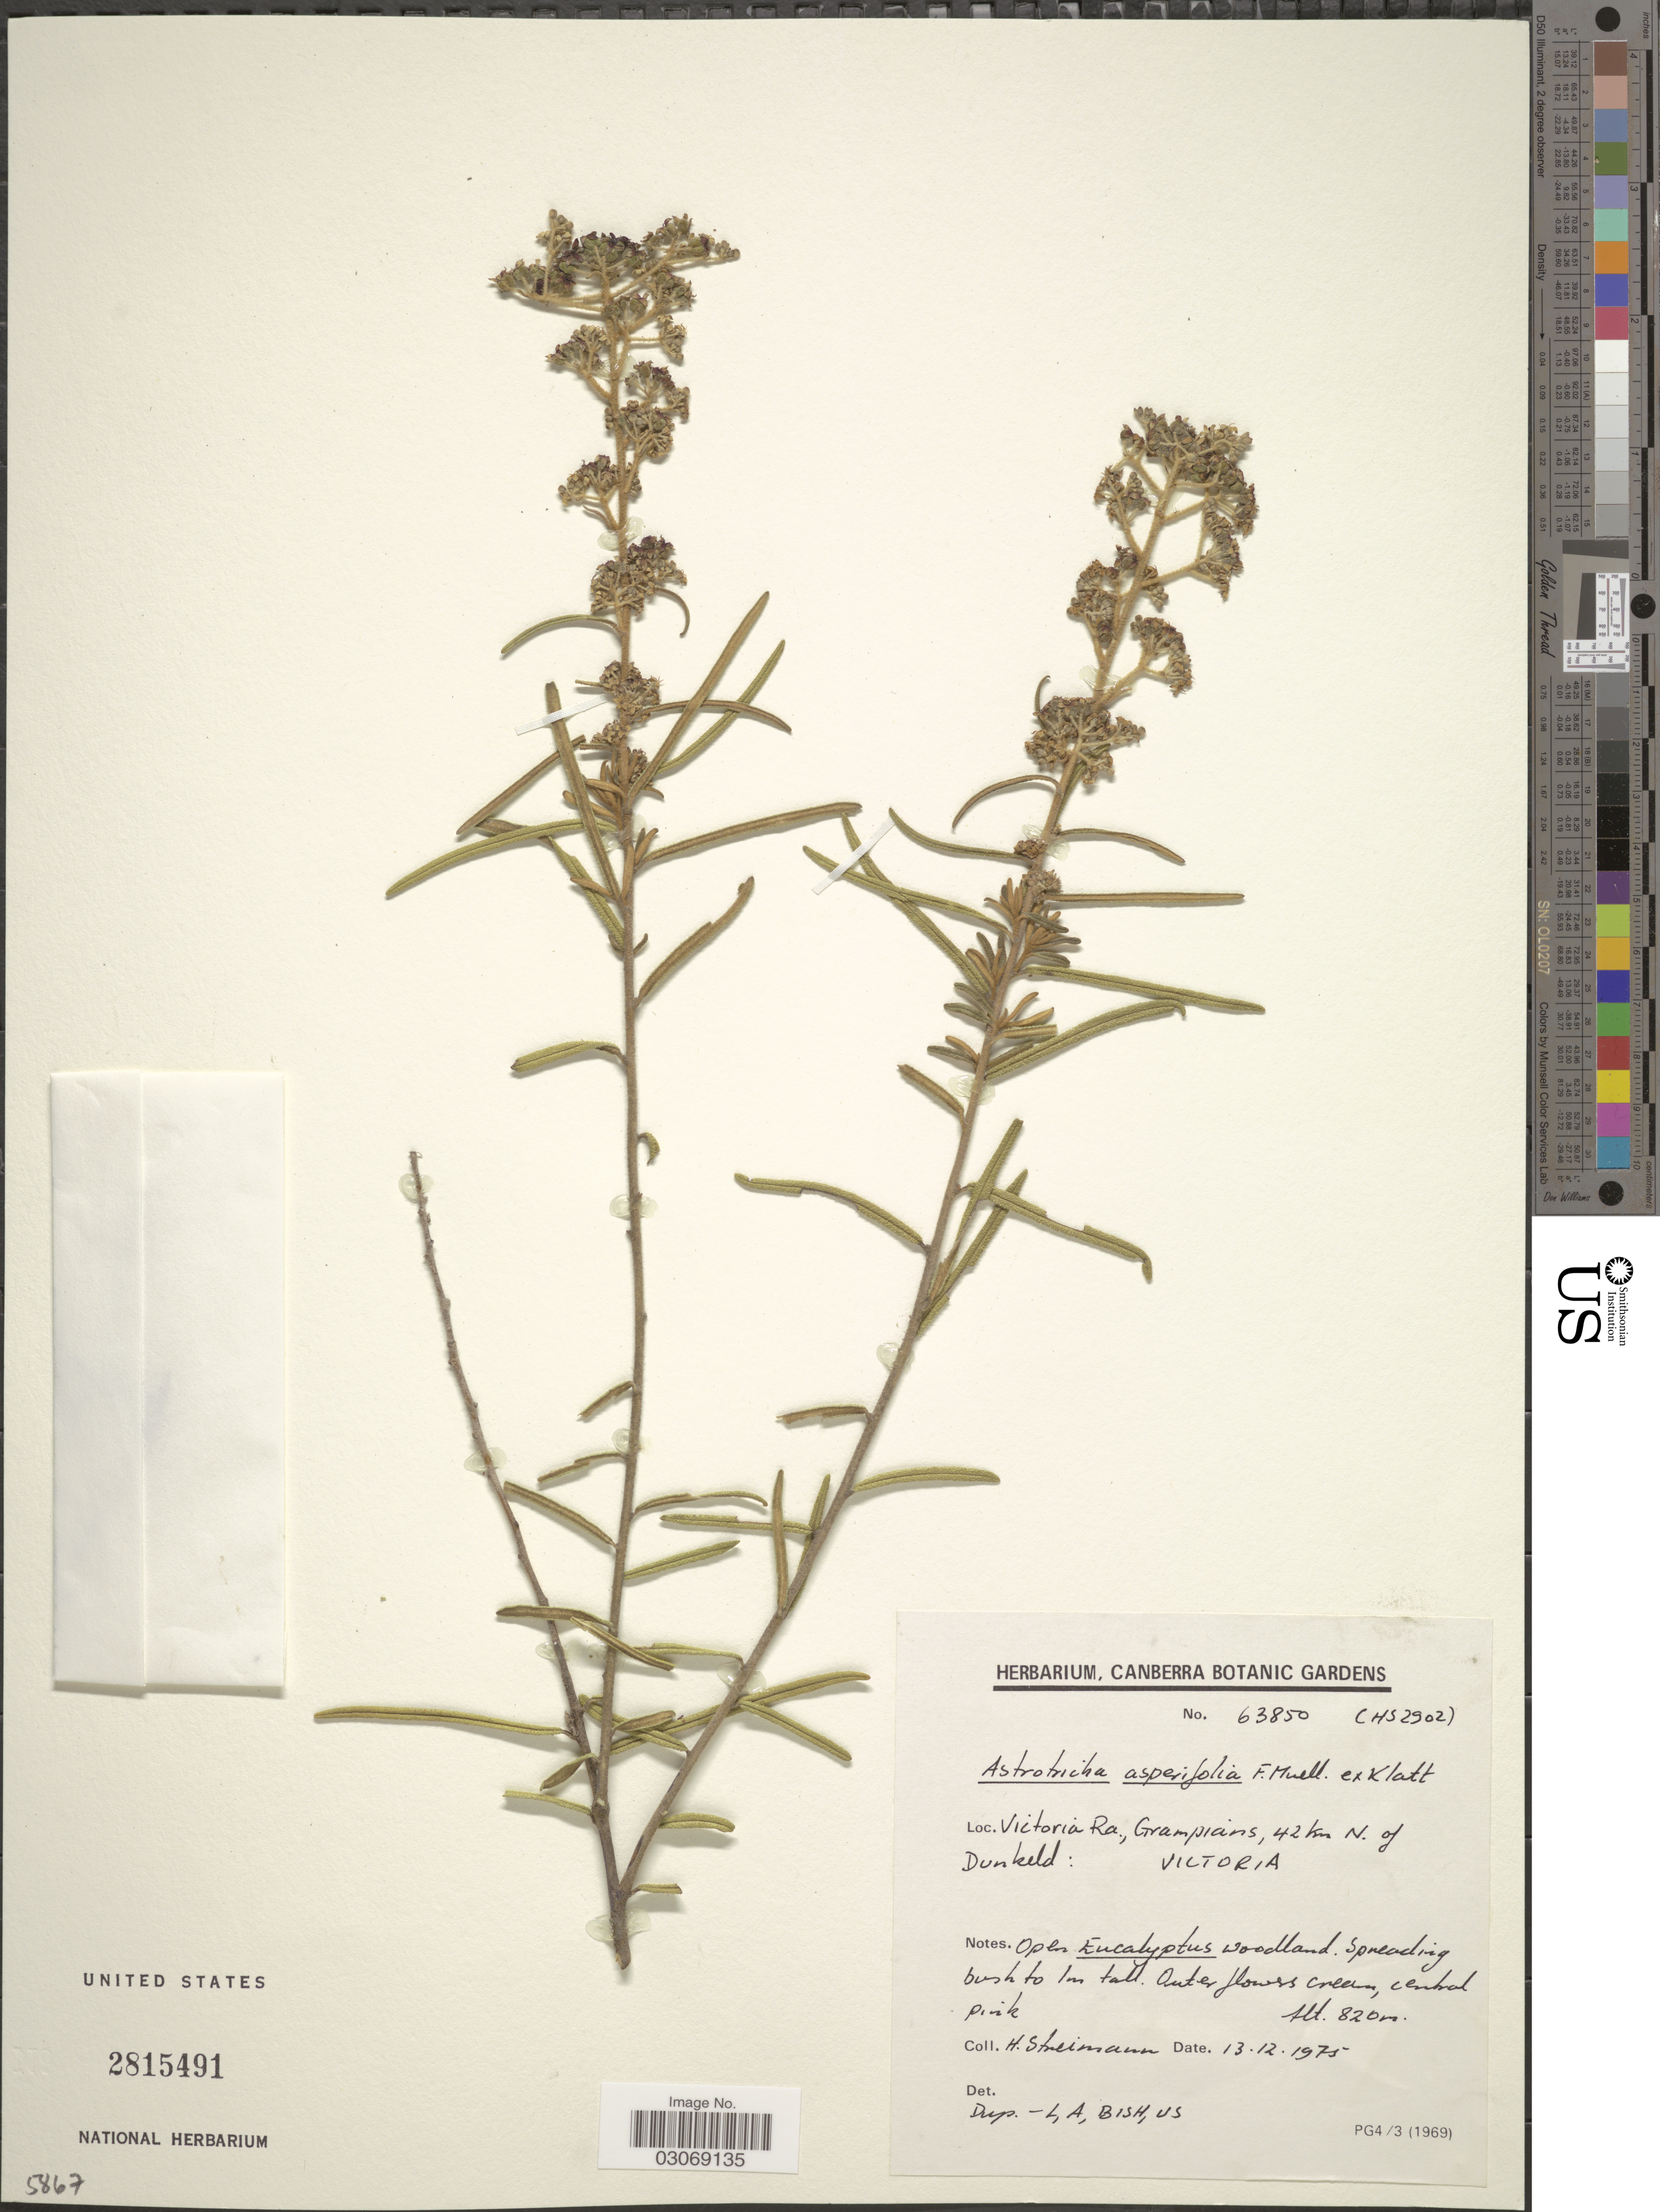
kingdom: Plantae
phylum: Tracheophyta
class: Magnoliopsida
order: Apiales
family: Araliaceae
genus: Astrotricha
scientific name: Astrotricha asperifolia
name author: F. Muell. ex Klatt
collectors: H. Steimann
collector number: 63850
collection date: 1975-12-13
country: Australia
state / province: Victoria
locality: Victoria Ra., Grampians, 42 km N. of Dunkeld: Victoria.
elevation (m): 820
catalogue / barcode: US 2815491